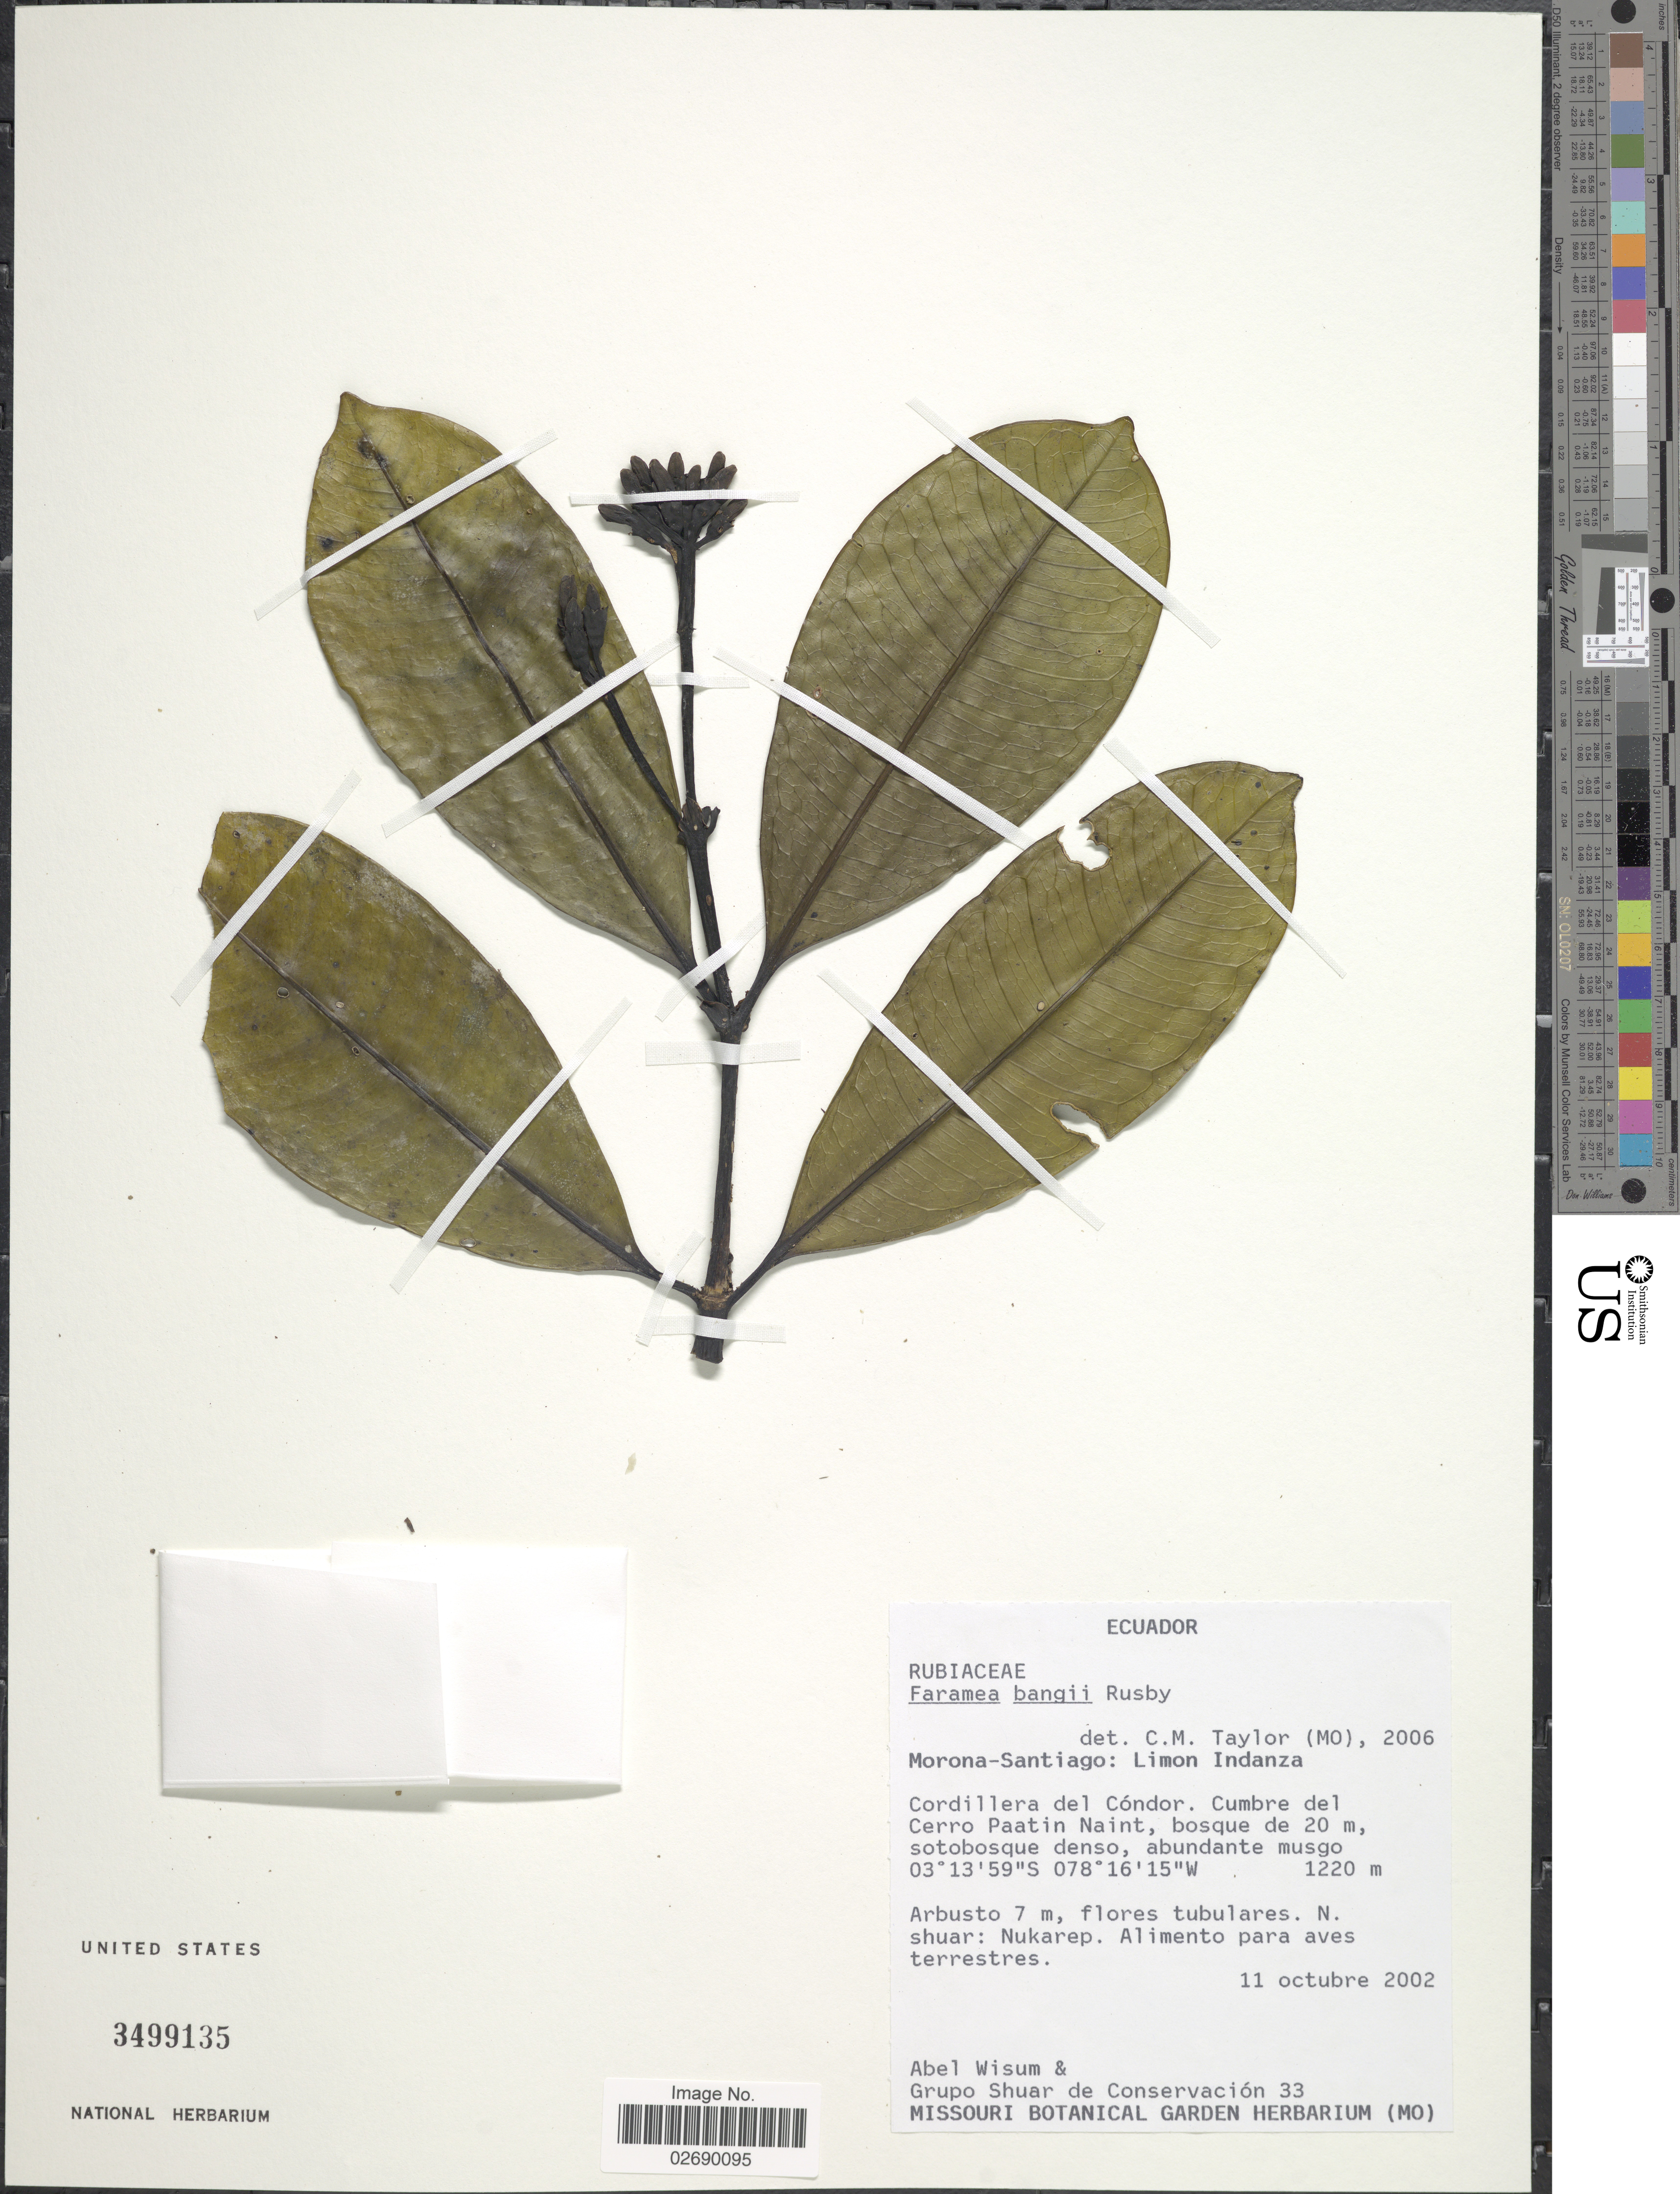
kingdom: Plantae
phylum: Tracheophyta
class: Magnoliopsida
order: Gentianales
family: Rubiaceae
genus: Faramea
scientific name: Faramea bangii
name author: Rusby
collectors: A. Wisum & Grupo Shuar de conservación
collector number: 33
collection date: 2002-10-11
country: Ecuador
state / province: Morona-Santiago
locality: Limon Indanza. Cordillera del Condor. Cumbre del Cerro Paatin Naint.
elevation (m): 1220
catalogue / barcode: US 3499135